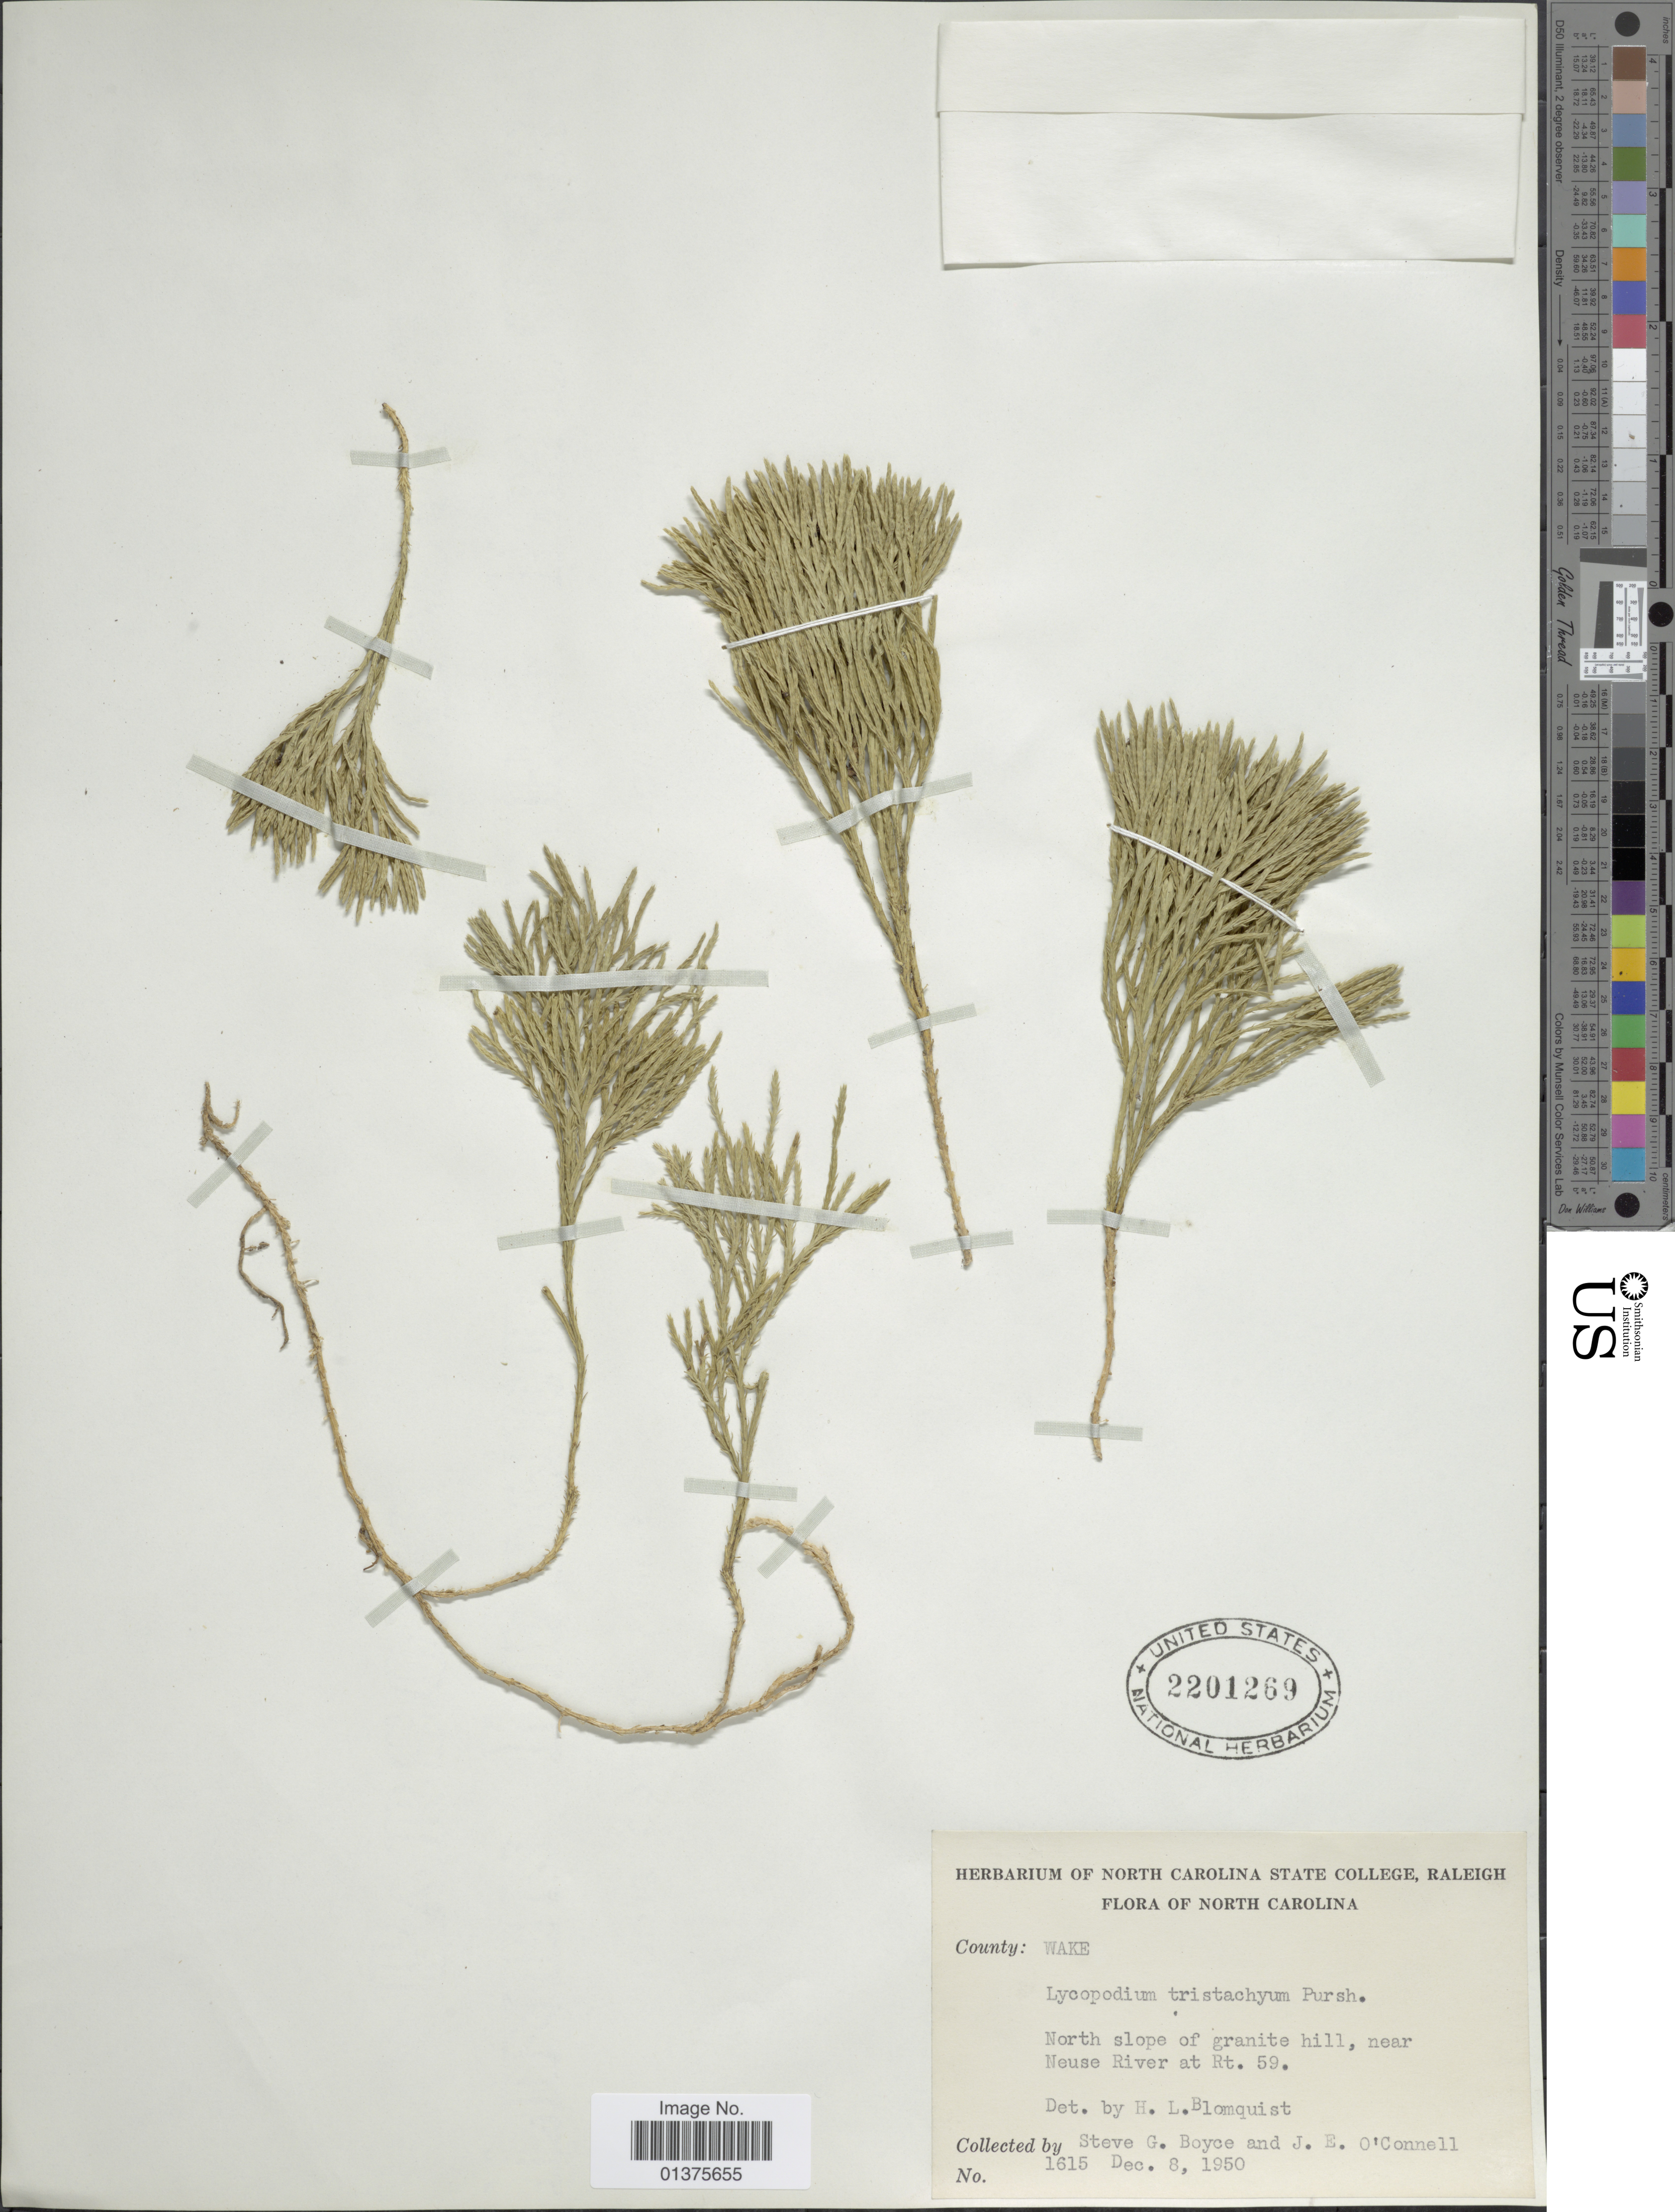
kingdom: Plantae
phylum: Tracheophyta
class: Lycopodiopsida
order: Lycopodiales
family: Lycopodiaceae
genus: Diphasiastrum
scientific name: Diphasiastrum tristachyum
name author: (Pursh) Holub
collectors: S. Boyce & J. O'Connell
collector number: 1615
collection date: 1950-12-08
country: United States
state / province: North Carolina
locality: North slope of granite hill, near Neuse River at Rt. 59, County Wake.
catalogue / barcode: US 2201269